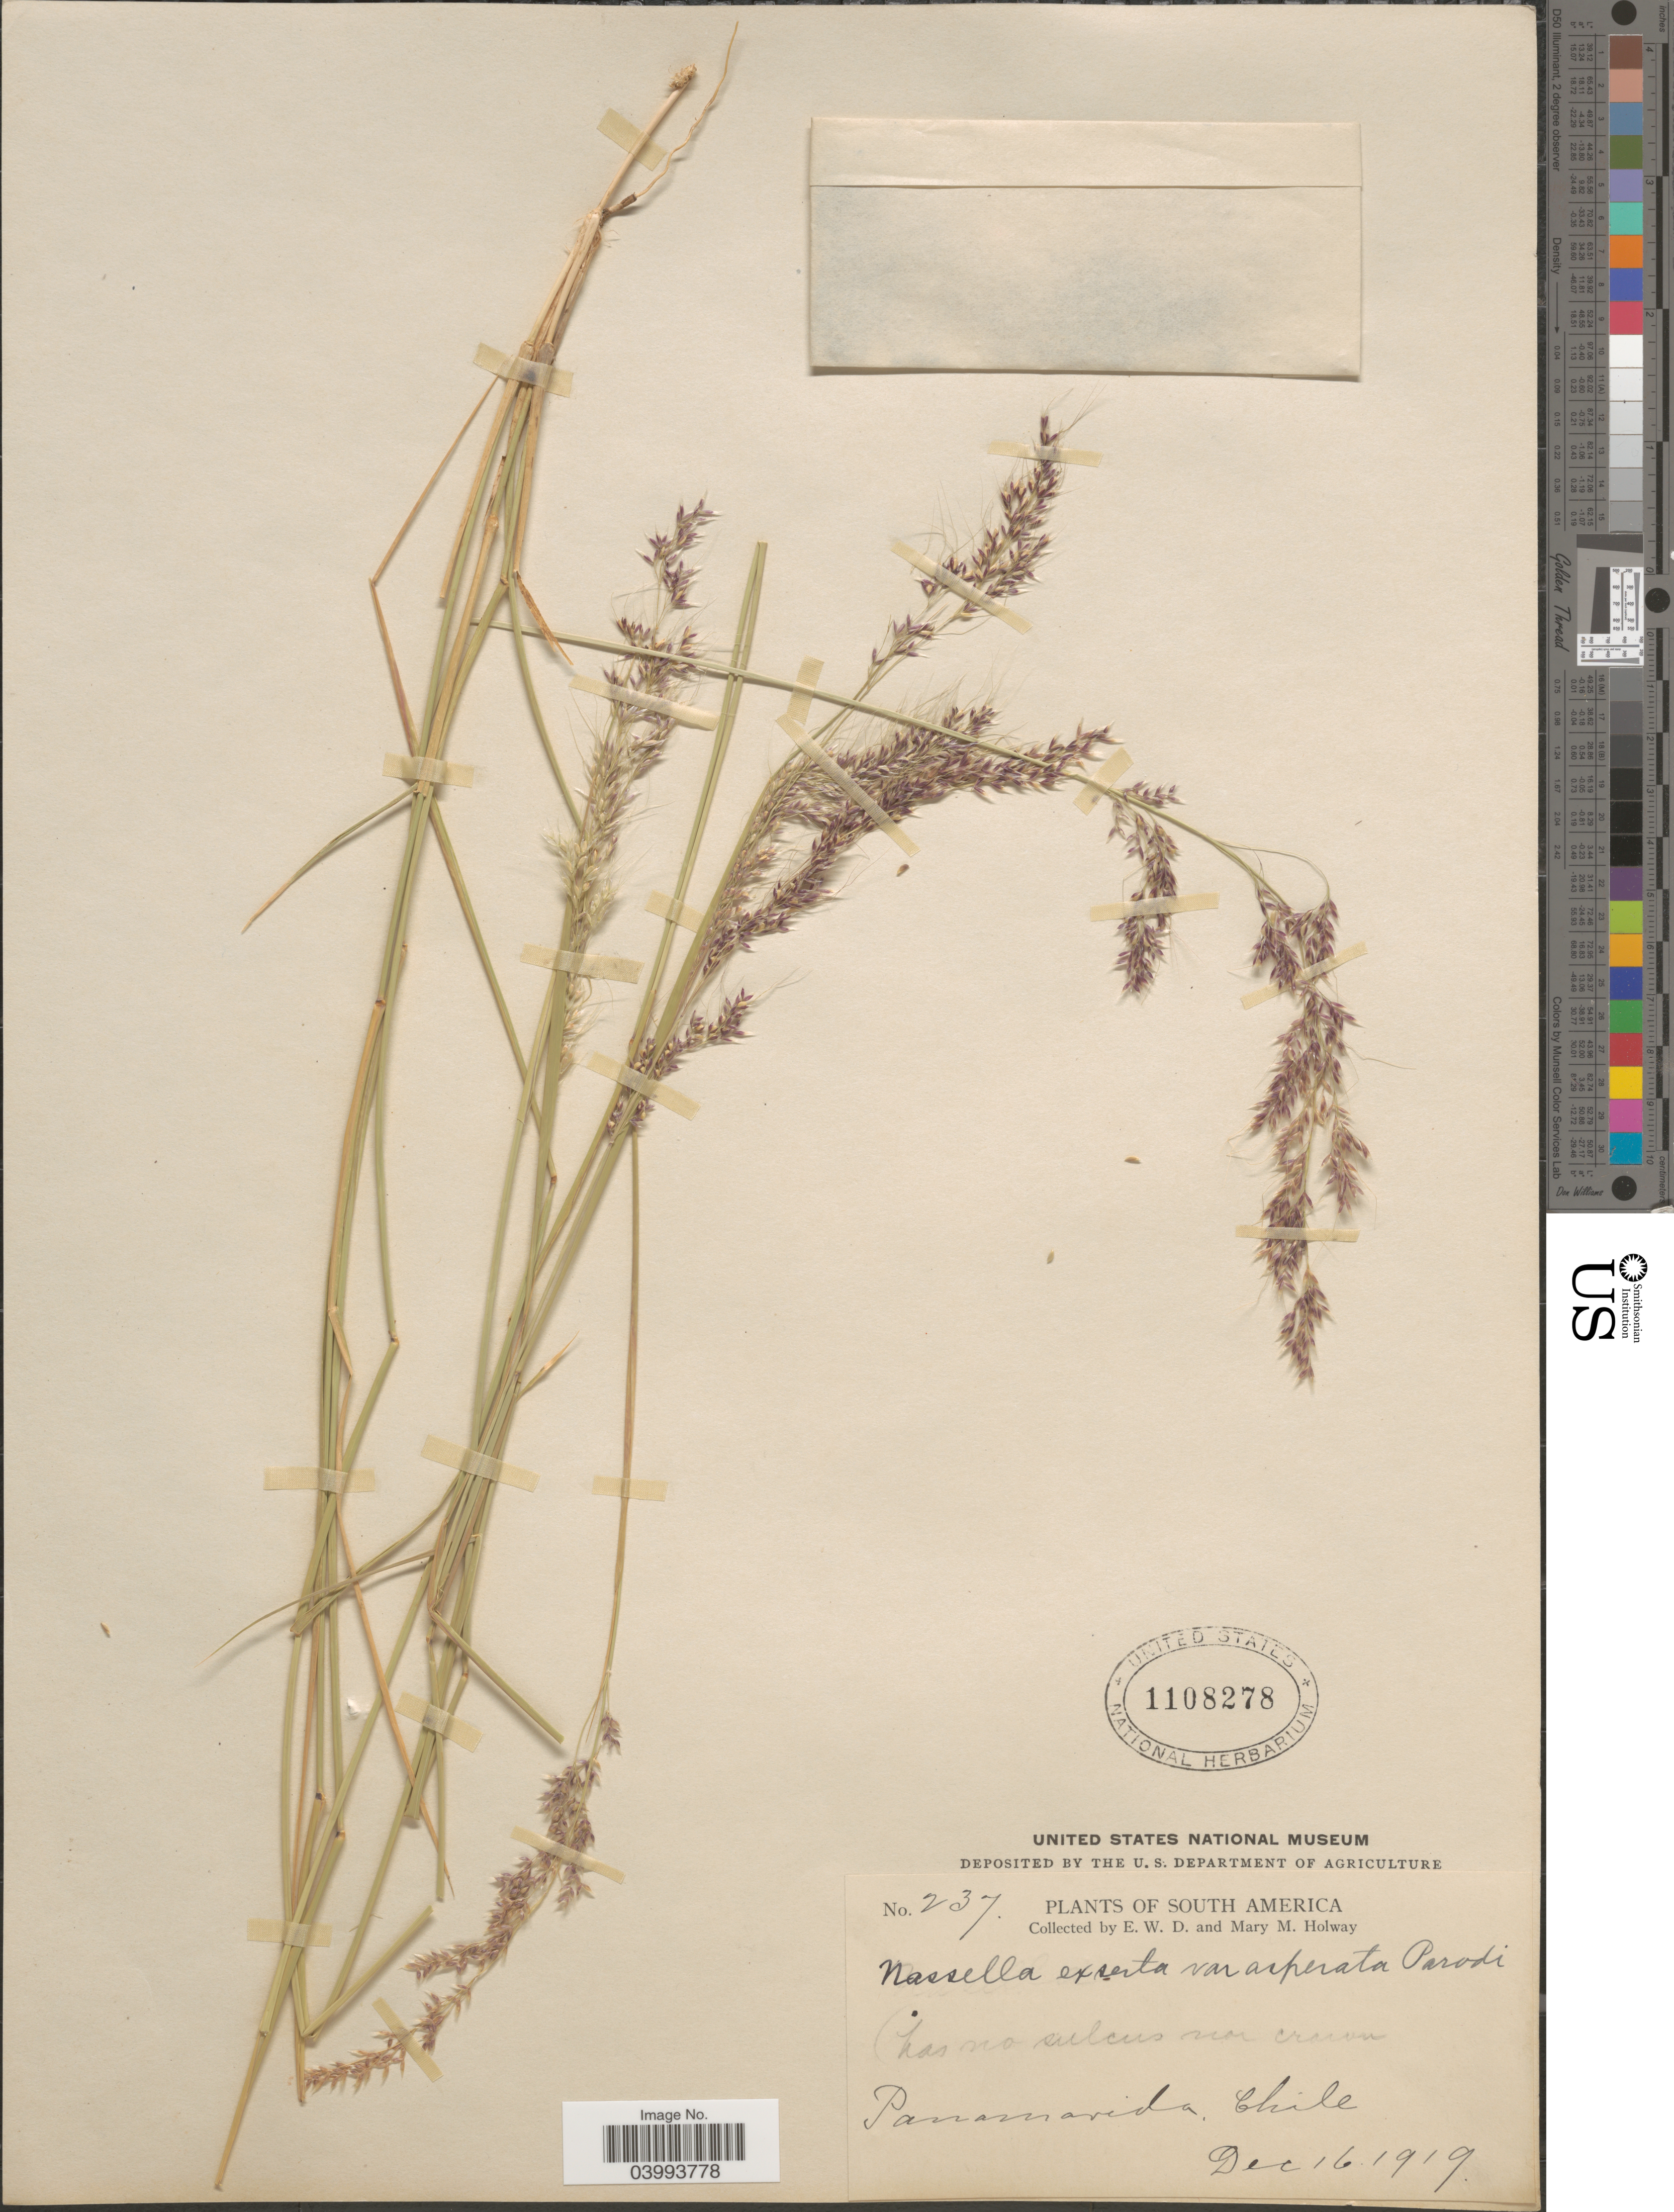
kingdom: Plantae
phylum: Tracheophyta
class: Liliopsida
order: Poales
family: Poaceae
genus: Nassella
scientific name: Nassella gigantea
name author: (Steud.) Muñoz-Schick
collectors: E. W. D. Holway & M. M. Holway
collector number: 237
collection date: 1919-12-16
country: Chile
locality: Panamavida.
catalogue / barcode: US 1108278